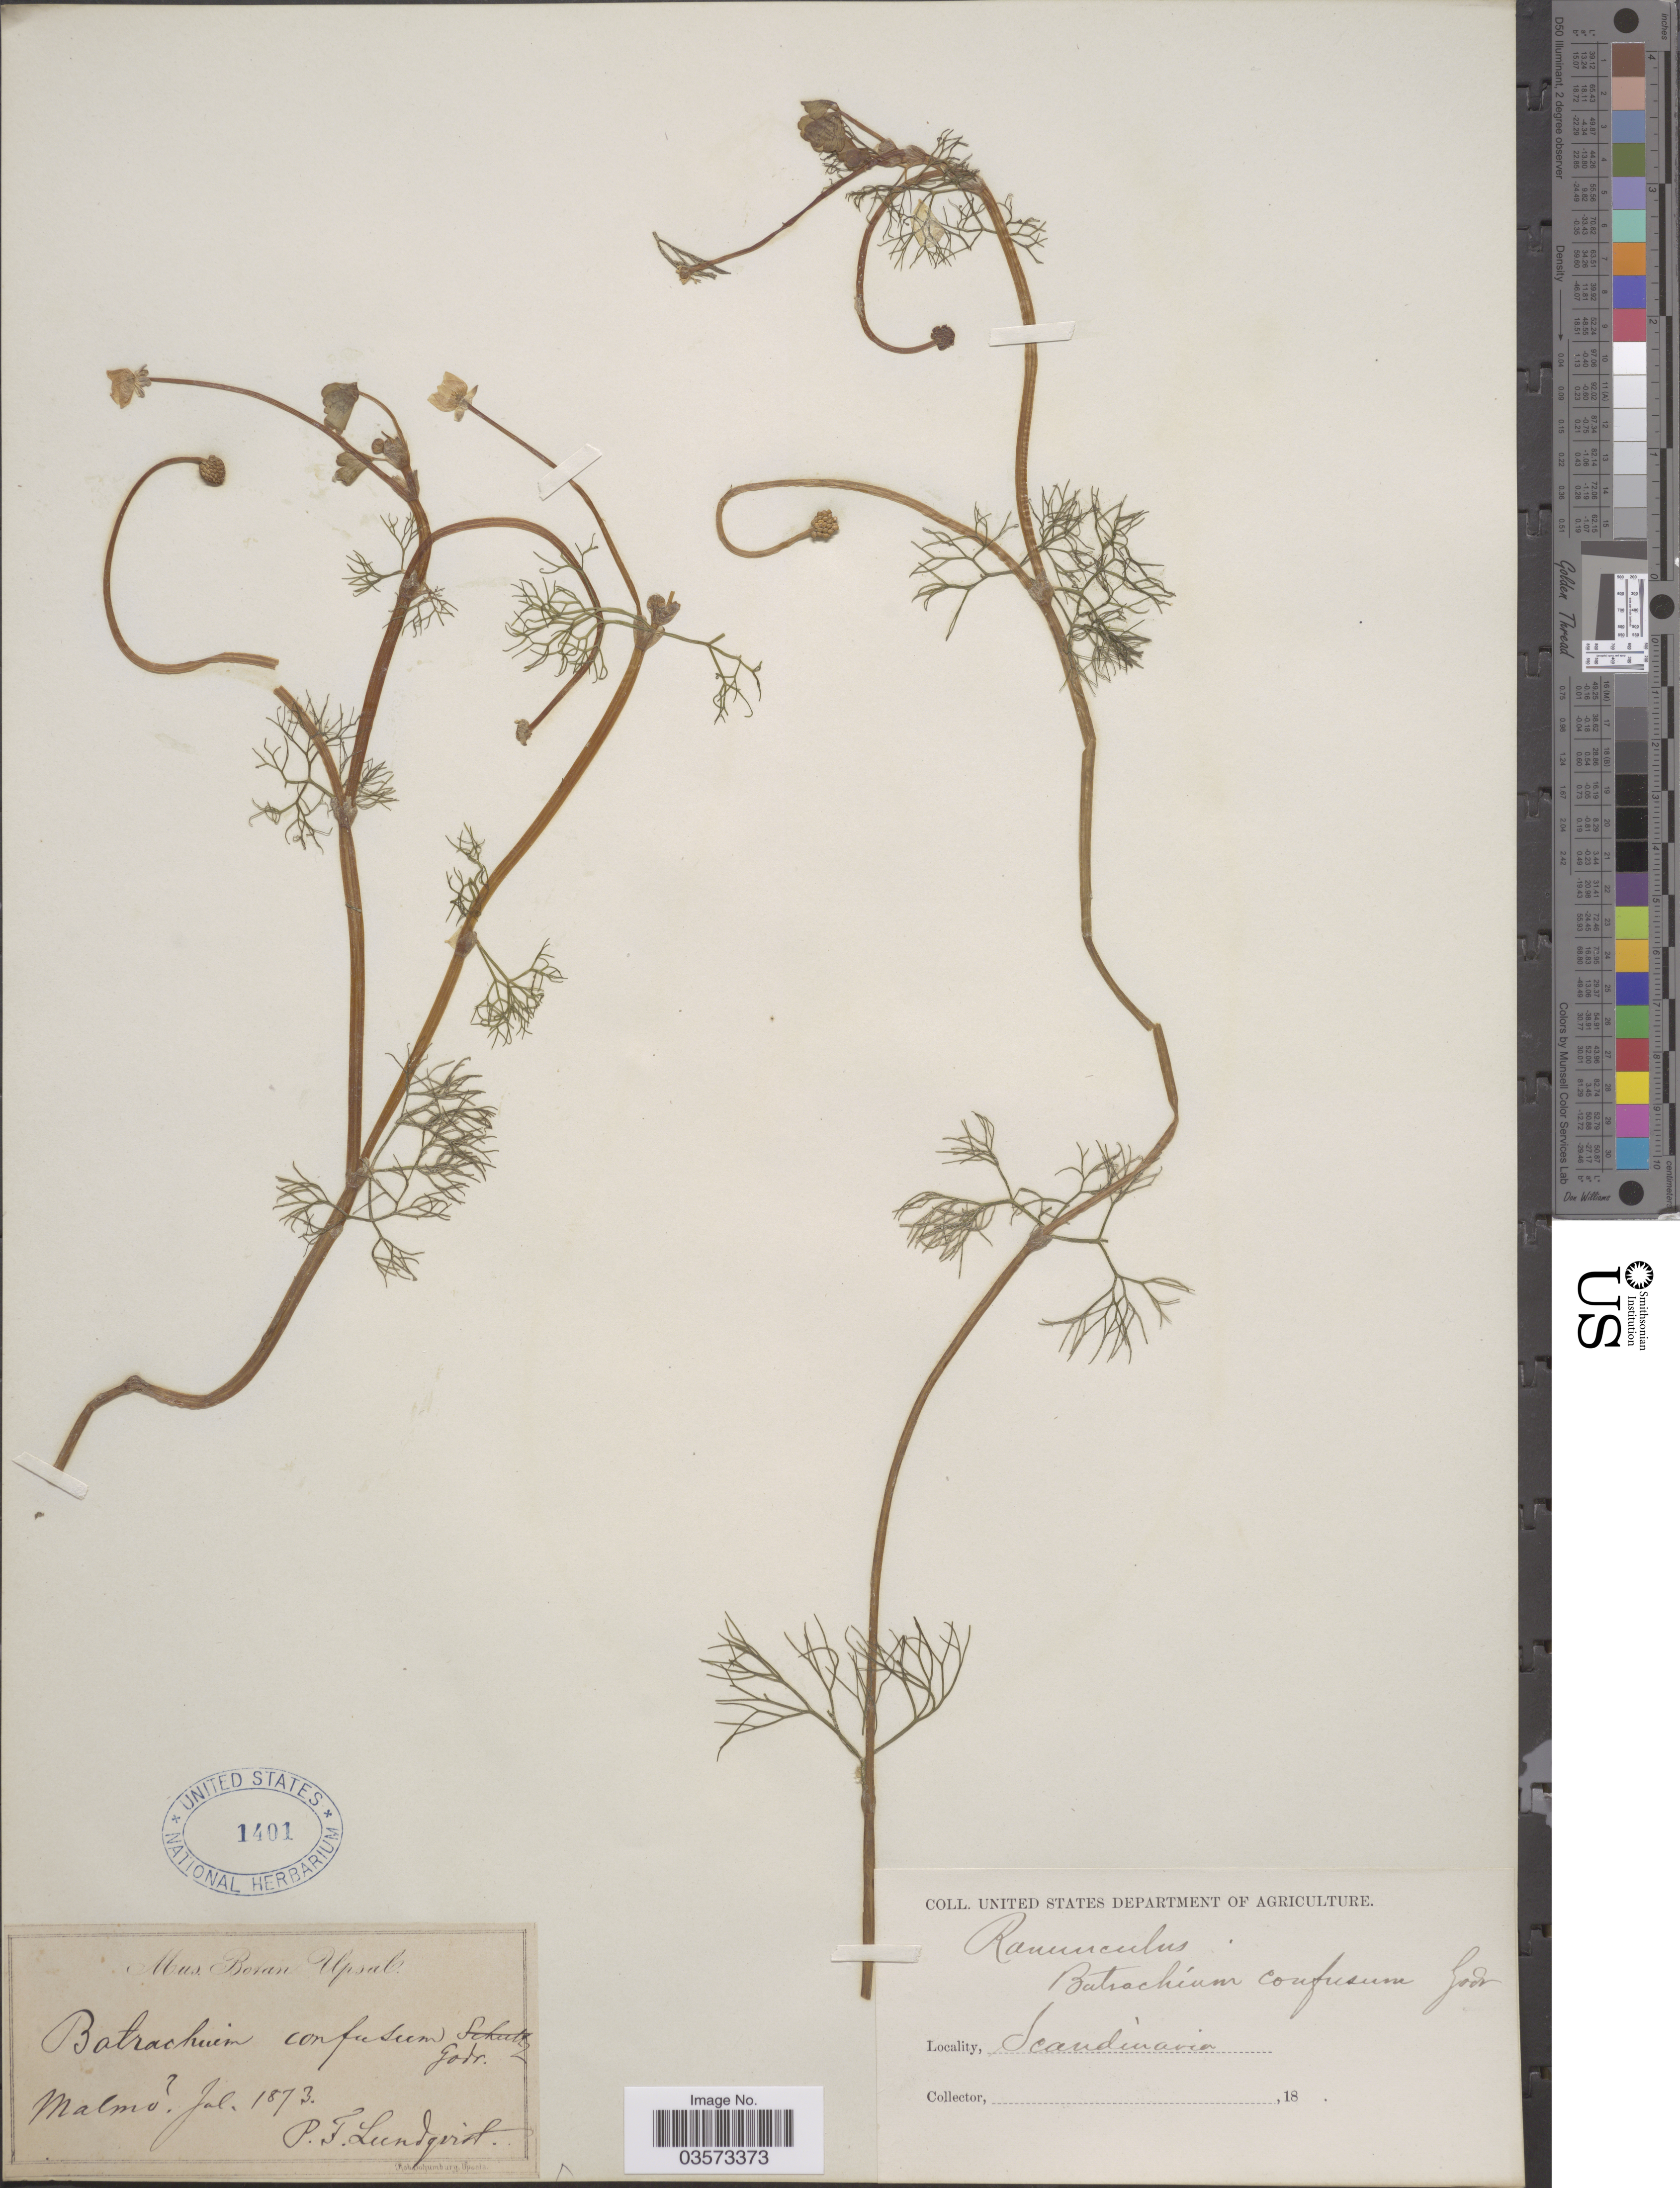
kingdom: Plantae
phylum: Tracheophyta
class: Magnoliopsida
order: Ranunculales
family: Ranunculaceae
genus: Ranunculus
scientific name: Ranunculus tripartitus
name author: DC.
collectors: P. Lundquist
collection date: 1873-07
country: Sweden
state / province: Skåne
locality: Scandinavia. Malmo.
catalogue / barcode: US 1401